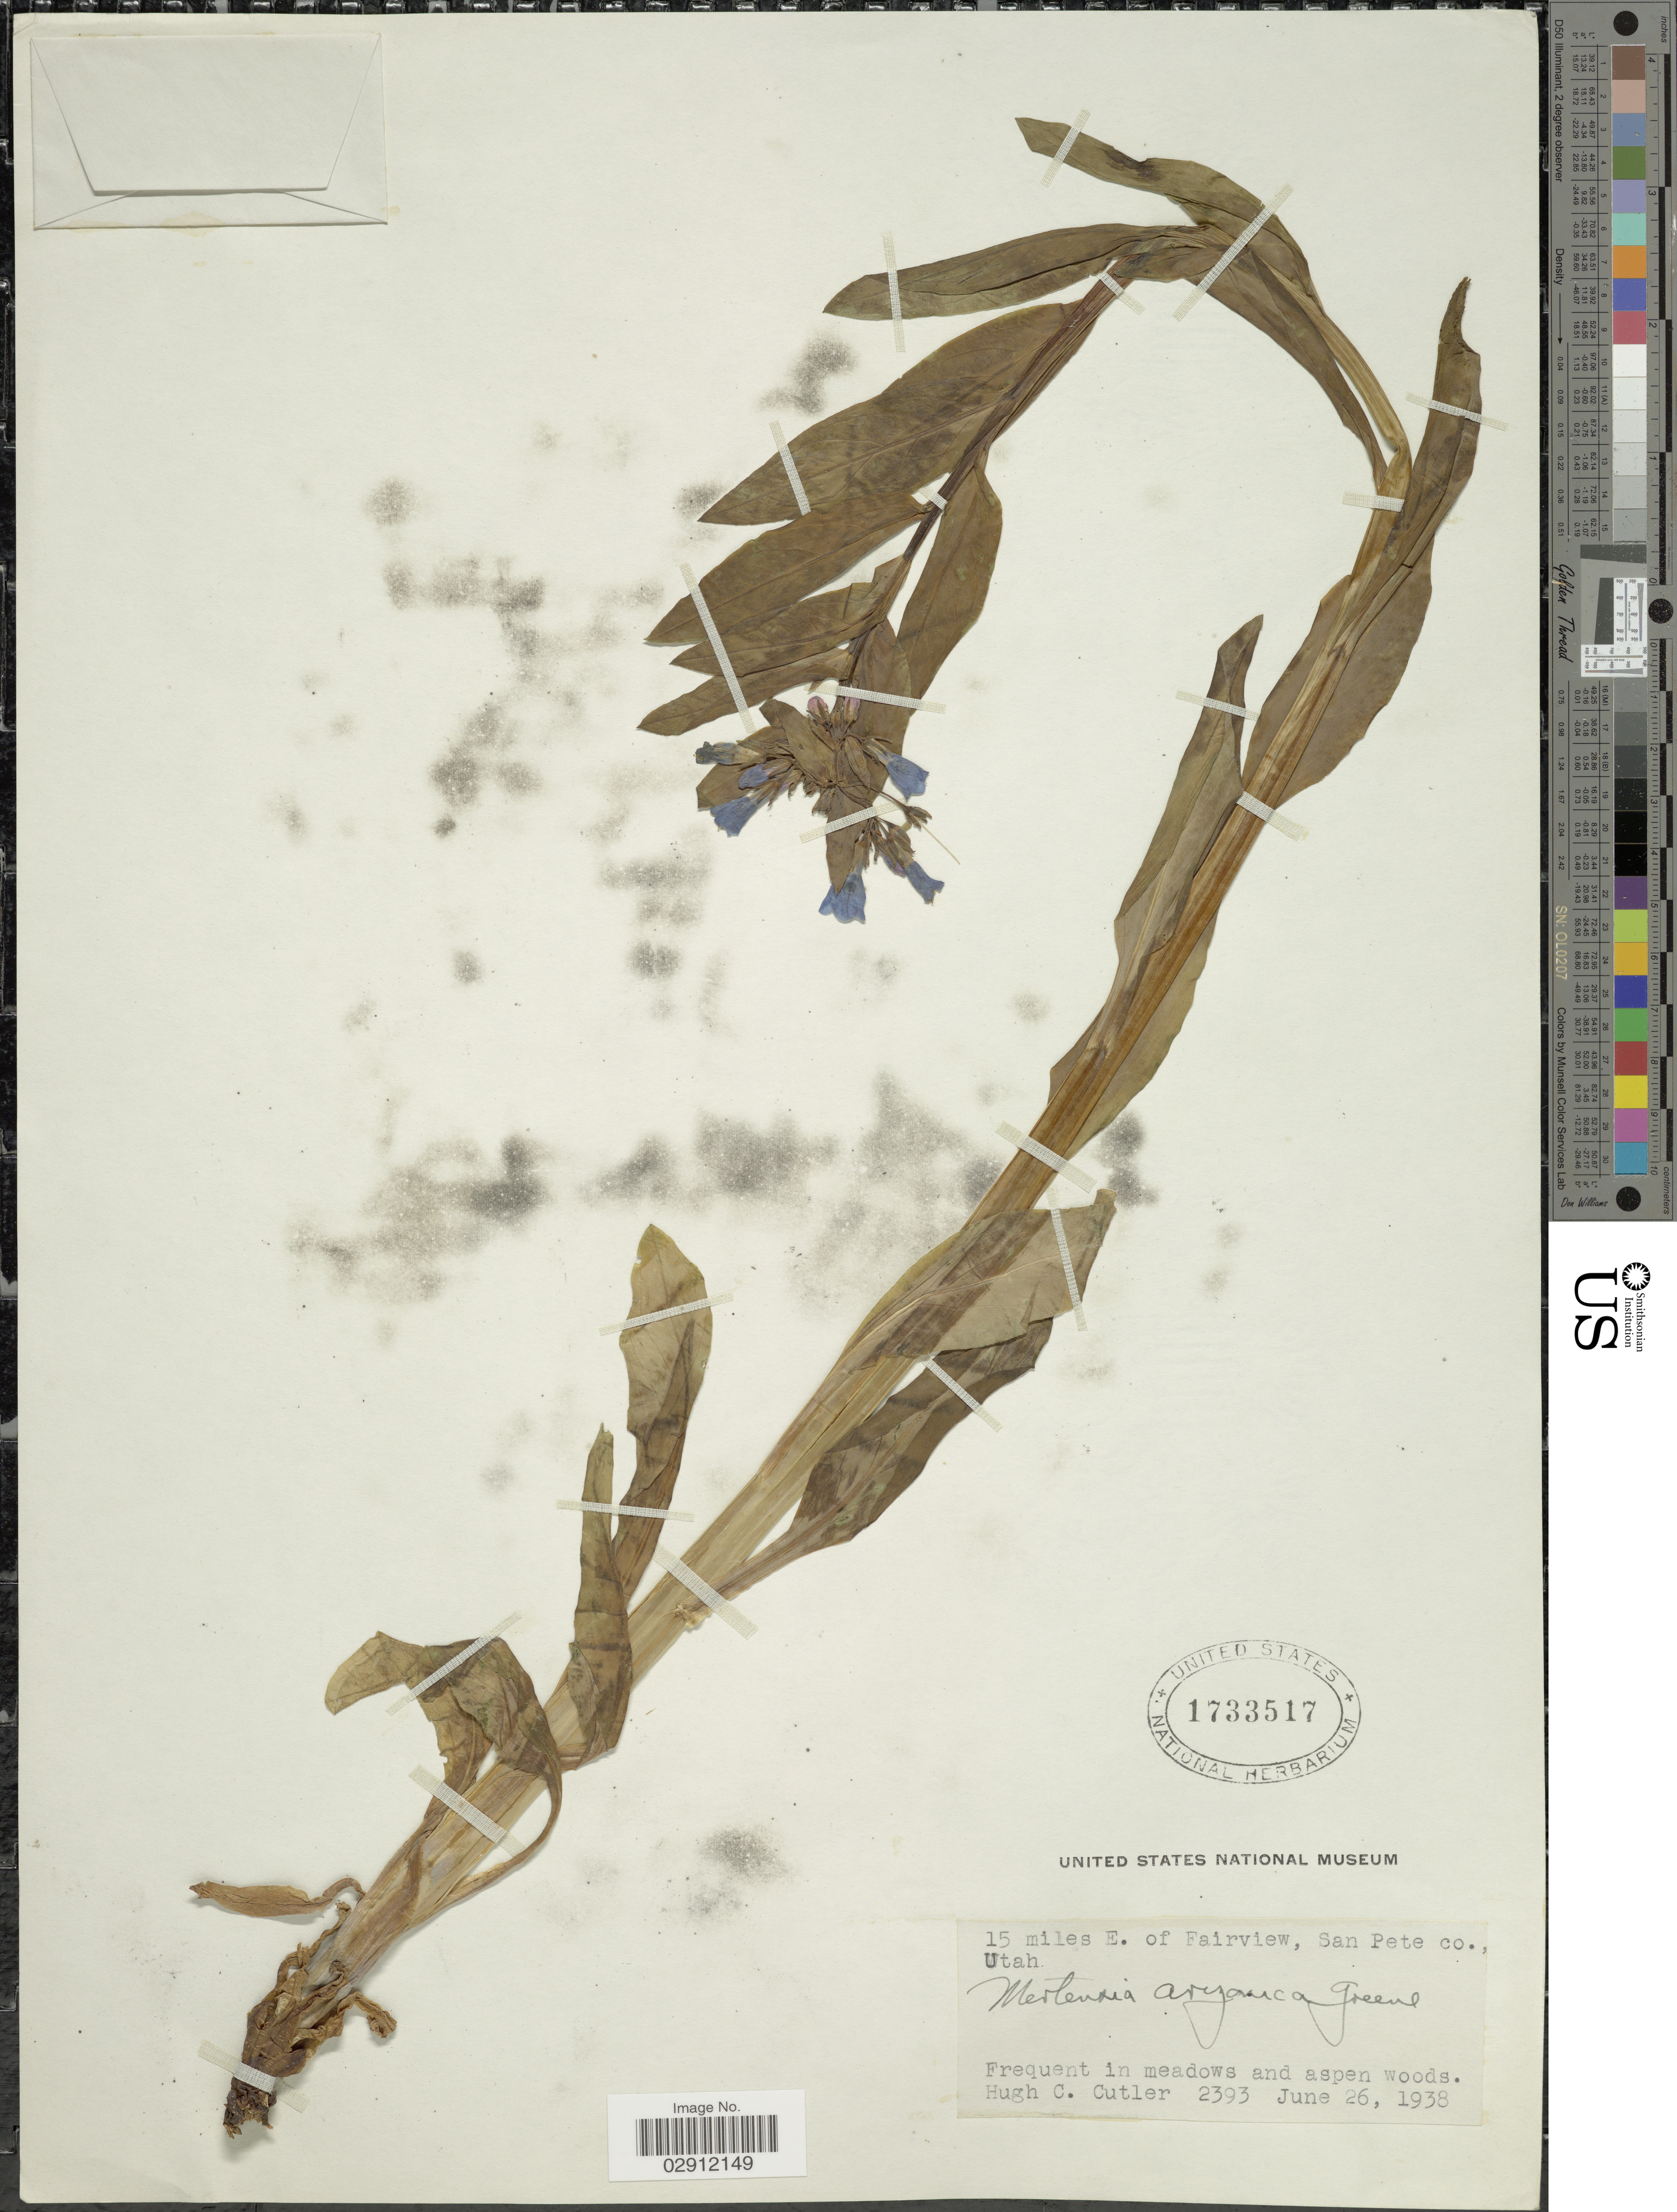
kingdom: Plantae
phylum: Tracheophyta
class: Magnoliopsida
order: Boraginales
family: Boraginaceae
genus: Mertensia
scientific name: Mertensia arizonica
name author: Greene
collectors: H. C. Cutler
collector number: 2393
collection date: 1938-06-26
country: United States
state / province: Utah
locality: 15 miles E. of Fairview, San Pete co.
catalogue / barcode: US 1733517